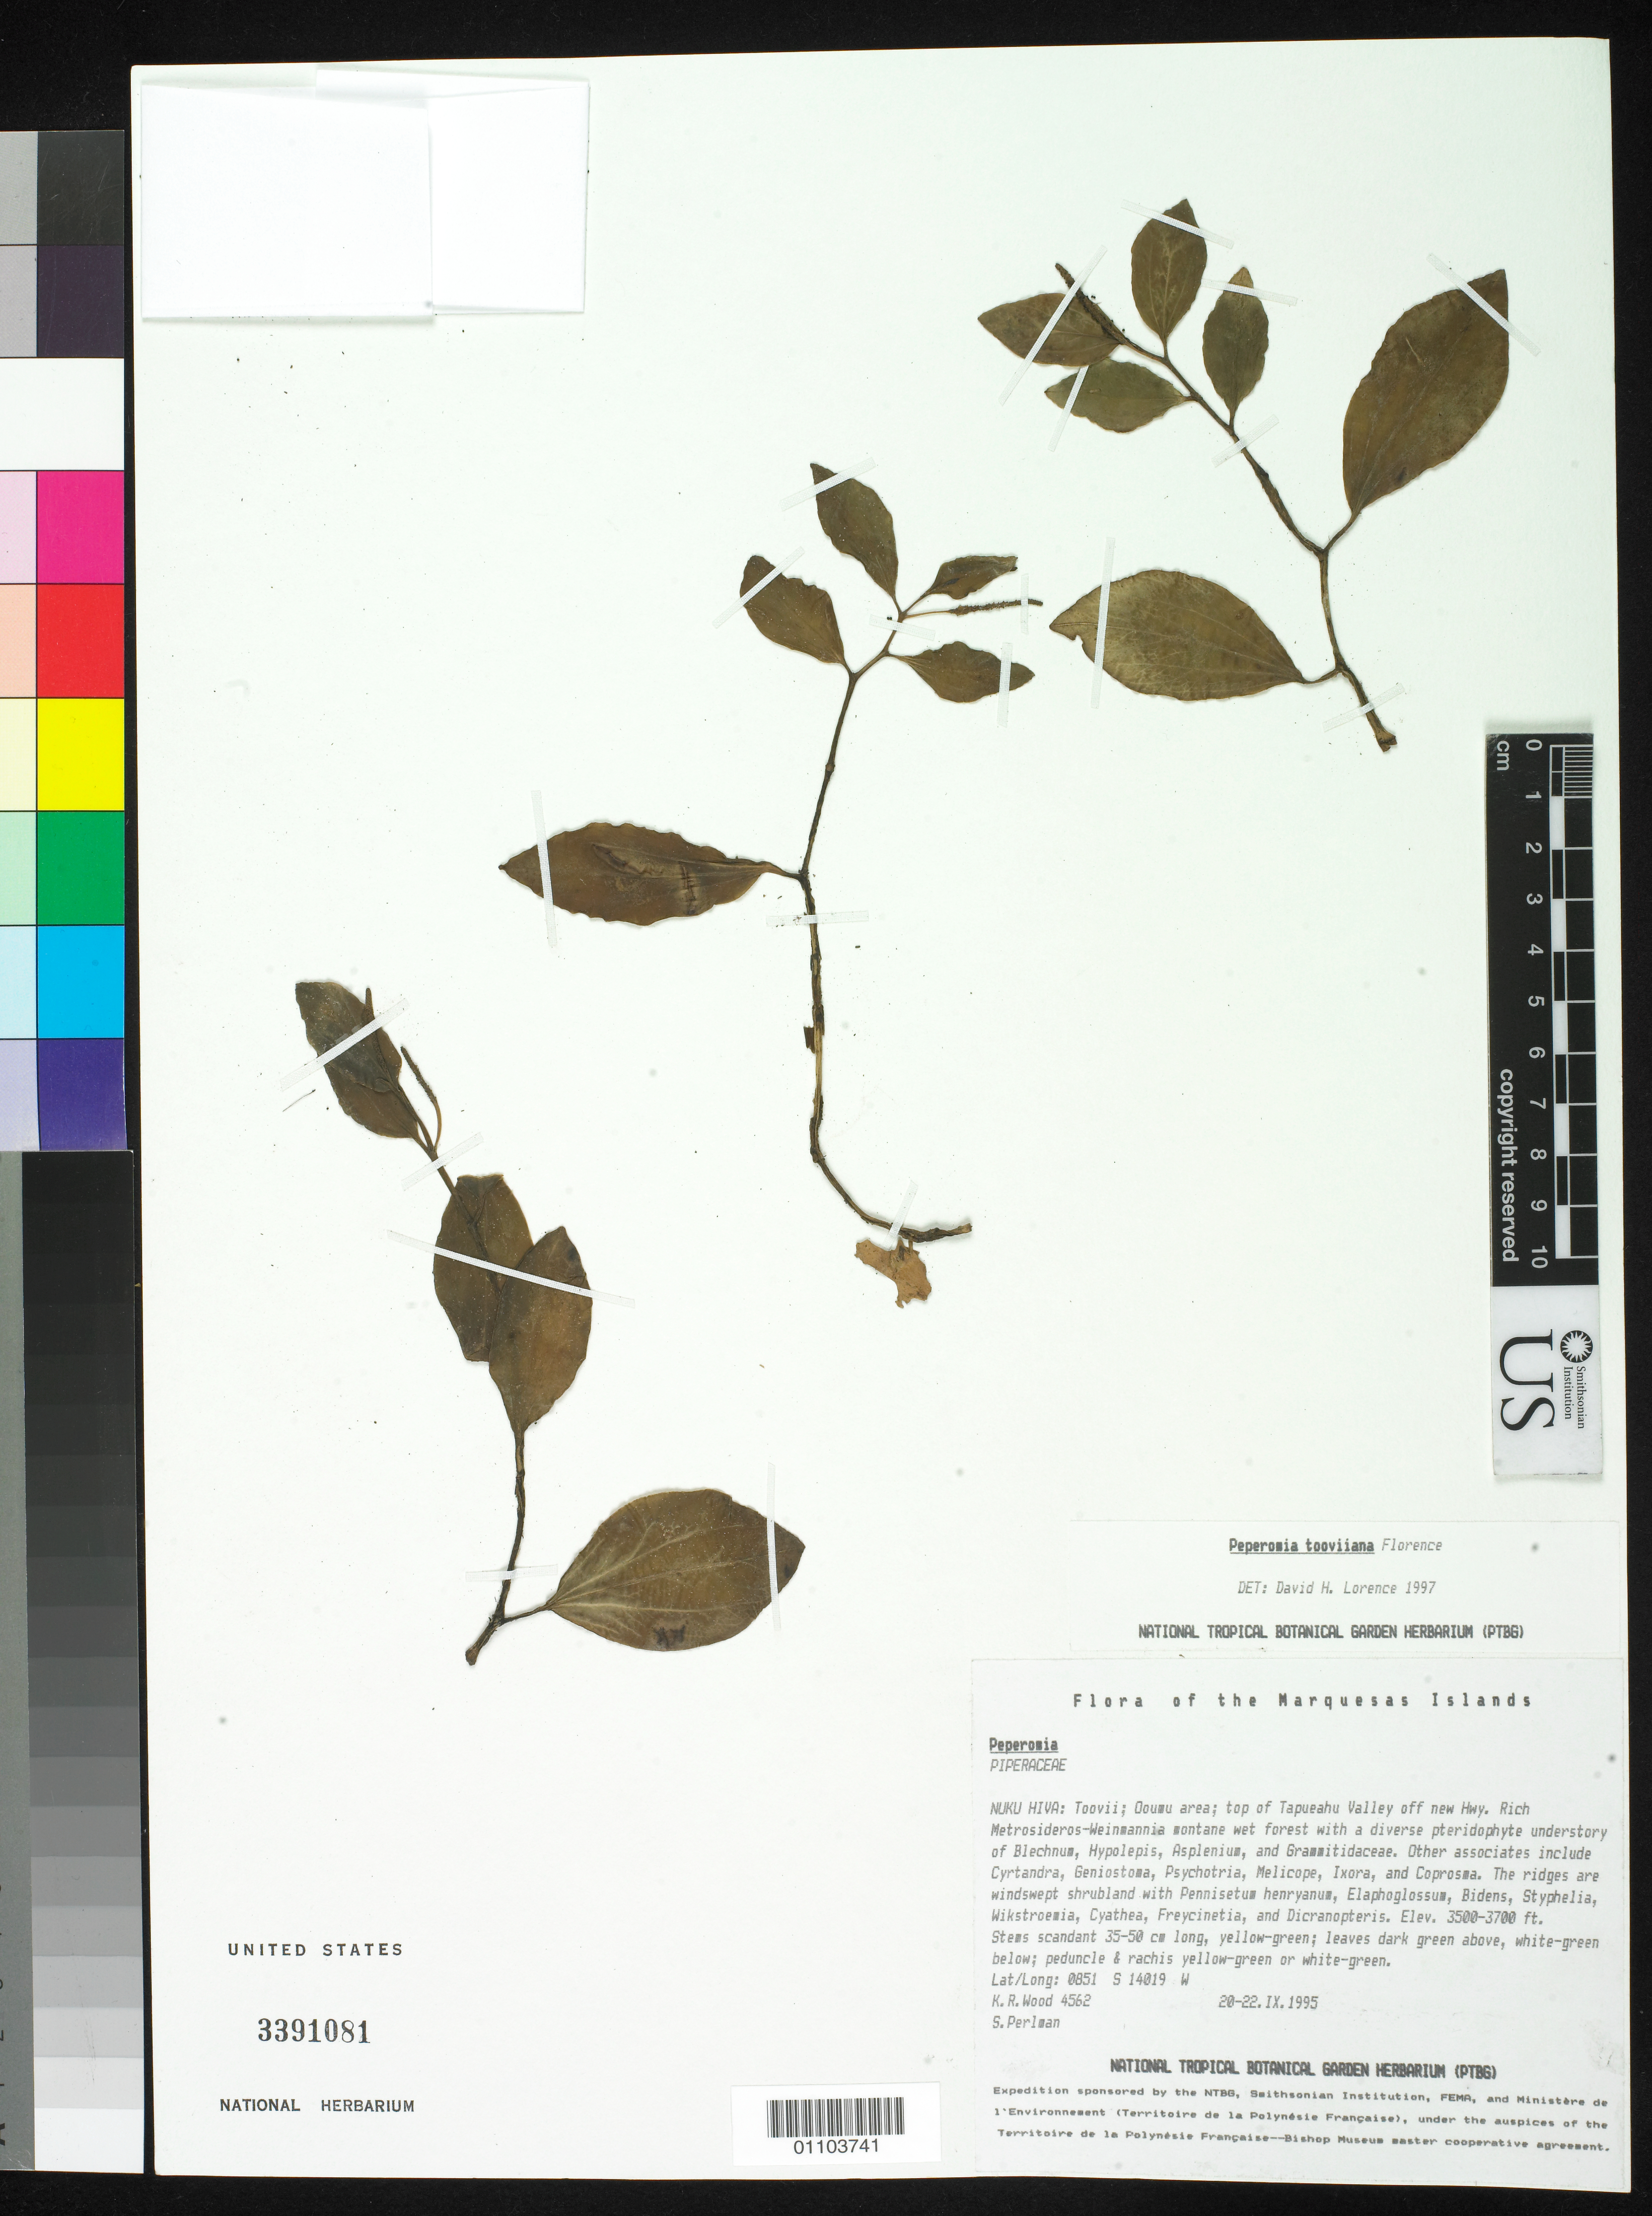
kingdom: Plantae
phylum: Tracheophyta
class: Magnoliopsida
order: Piperales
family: Piperaceae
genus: Peperomia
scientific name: Peperomia tooviiana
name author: J. Florence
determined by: Lorence, David H., (PTBG), National Tropical Botanical Garden (UNITED STATES)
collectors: K. R. Wood & S. P. Perlman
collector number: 4562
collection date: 1995-09-20/1995-09-22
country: French Polynesia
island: Nuku Hiva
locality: Toovii, Ooumu area, top of Tapueahu Valley off new hwy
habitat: Rich Metrosideros - Weinmannia montane wet forests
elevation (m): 1067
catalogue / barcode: US 3391081